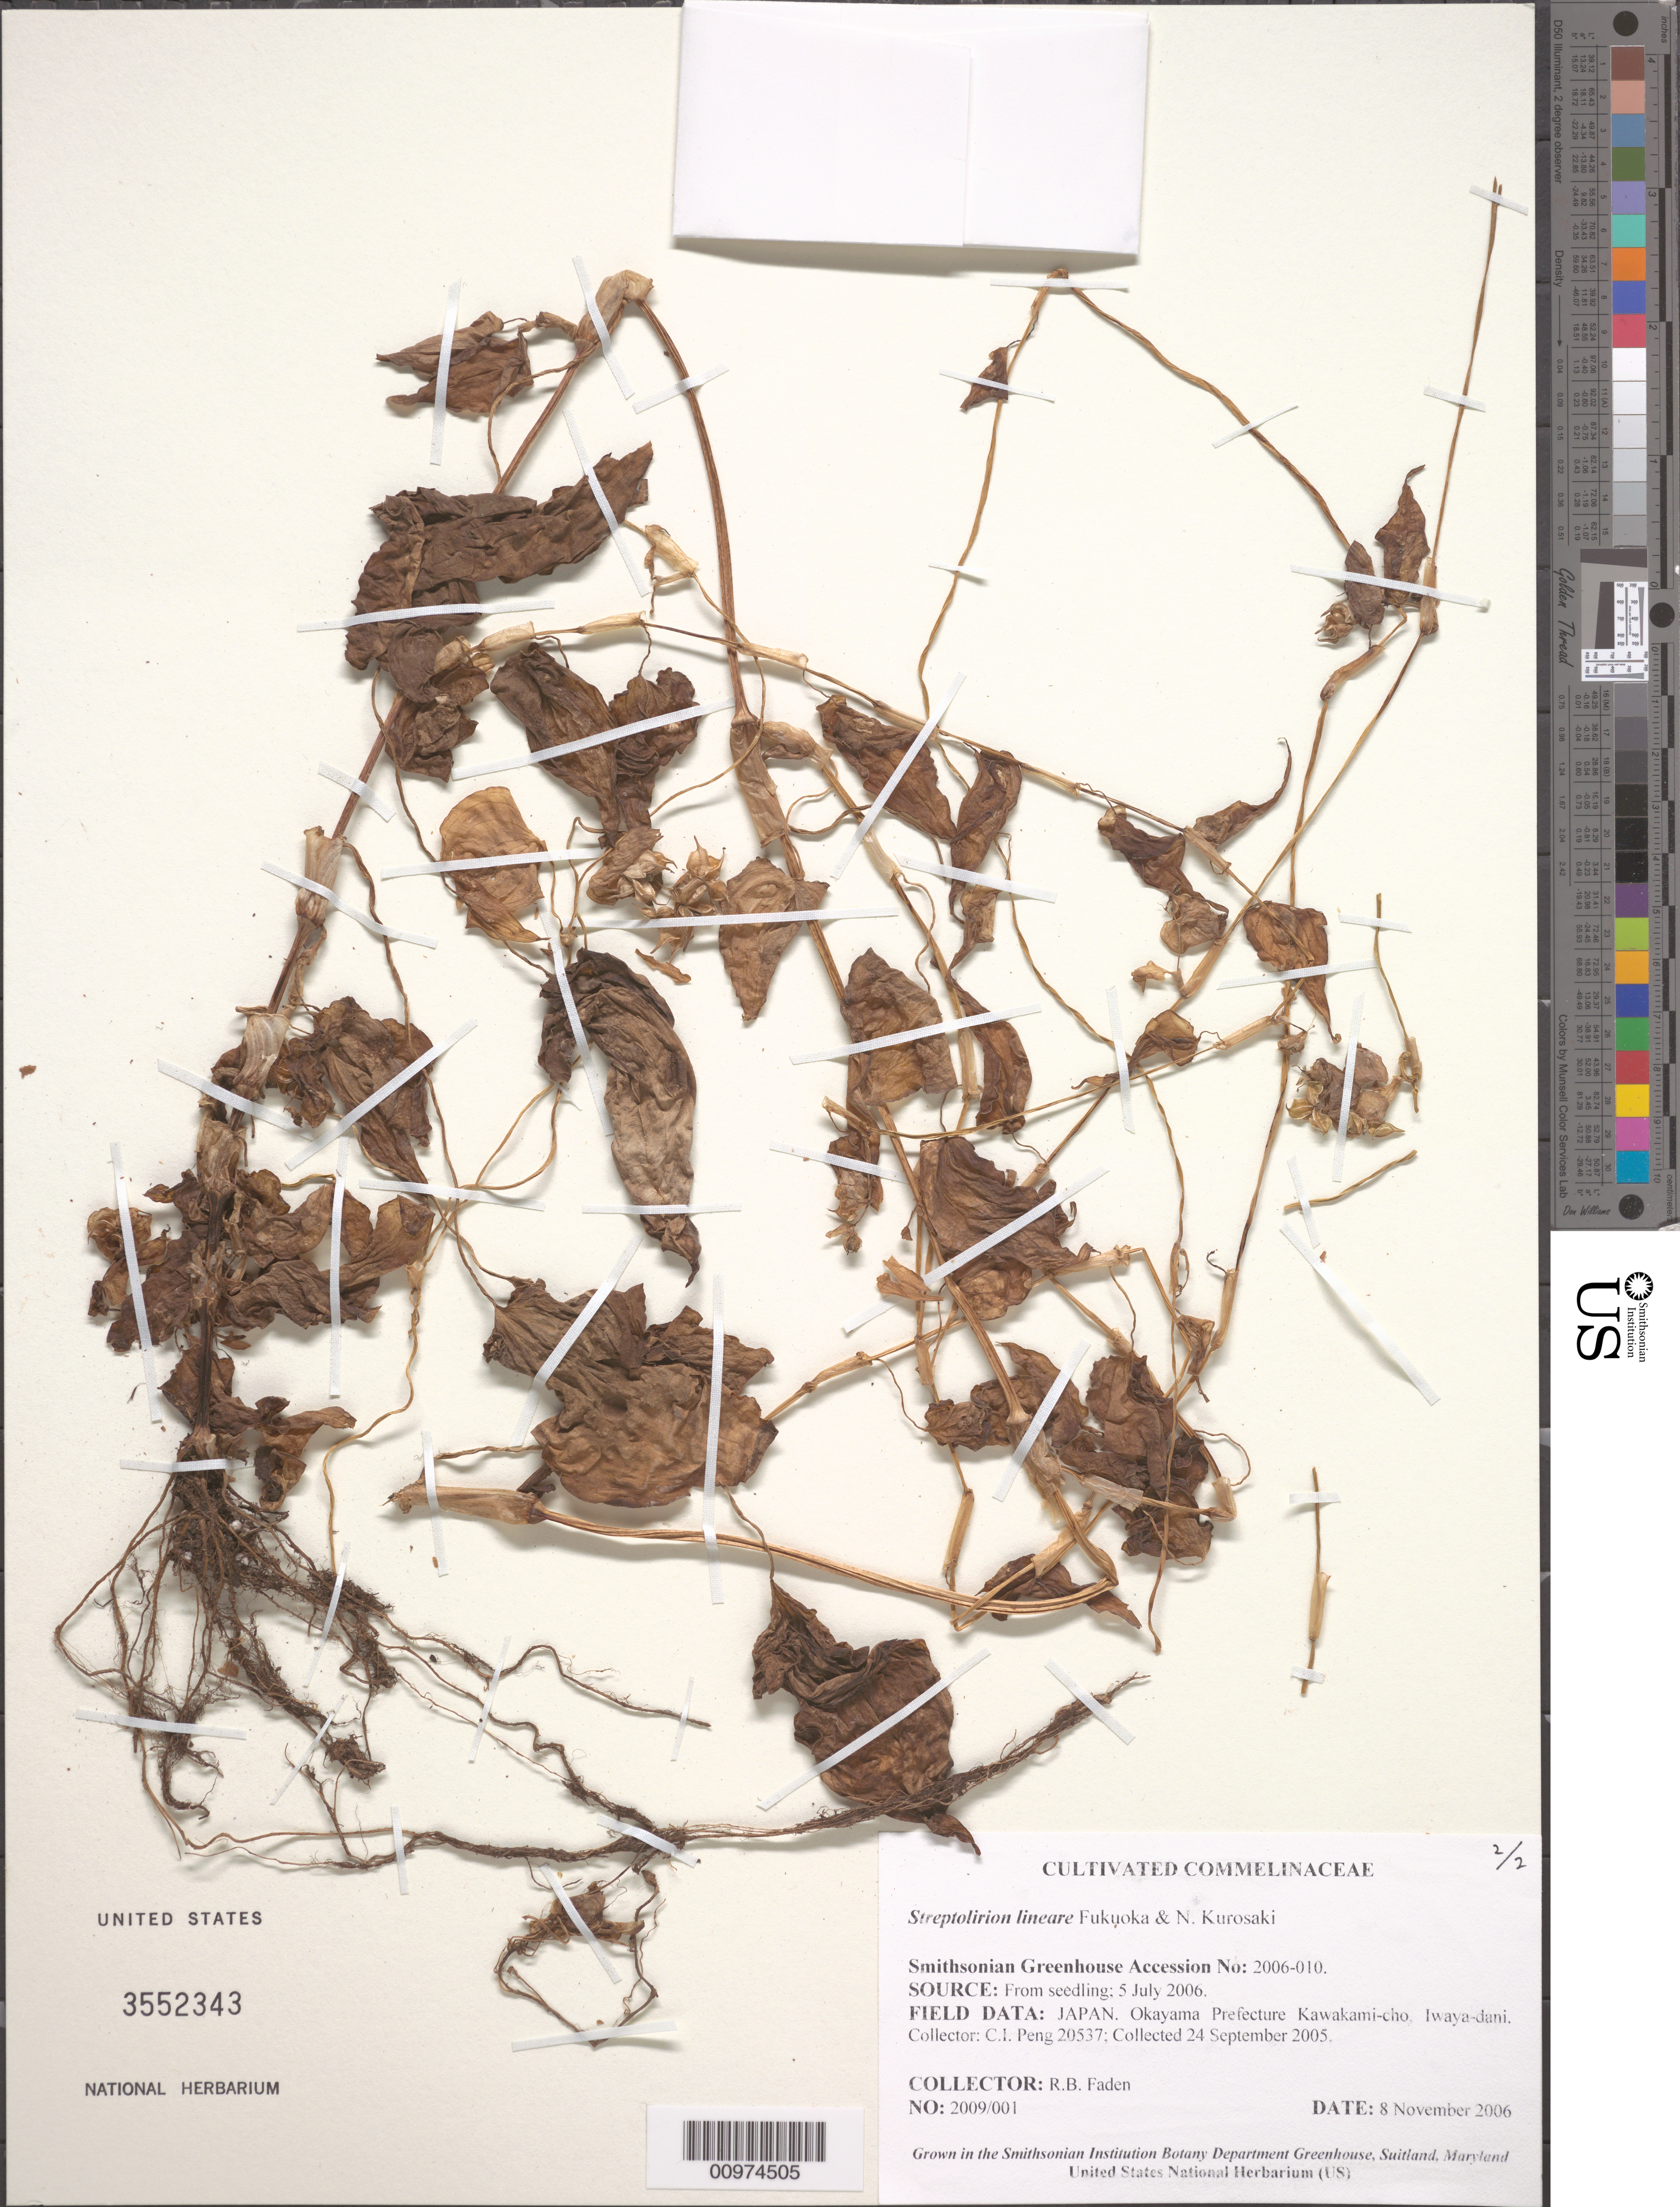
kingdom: Plantae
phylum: Tracheophyta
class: Liliopsida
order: Commelinales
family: Commelinaceae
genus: Streptolirion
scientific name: Streptolirion lineare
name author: Fukuoka & N. Kurosaki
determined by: Faden, Robert B., (US), Smithsonian Institution - National Museum of Natural History (UNITED STATES)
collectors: R. B. Faden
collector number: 2009/001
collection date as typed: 8 Nov 2006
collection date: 2006-11-08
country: Japan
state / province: Okayama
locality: Kawakami-cho, Iwaya-dani.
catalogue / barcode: US 3552343